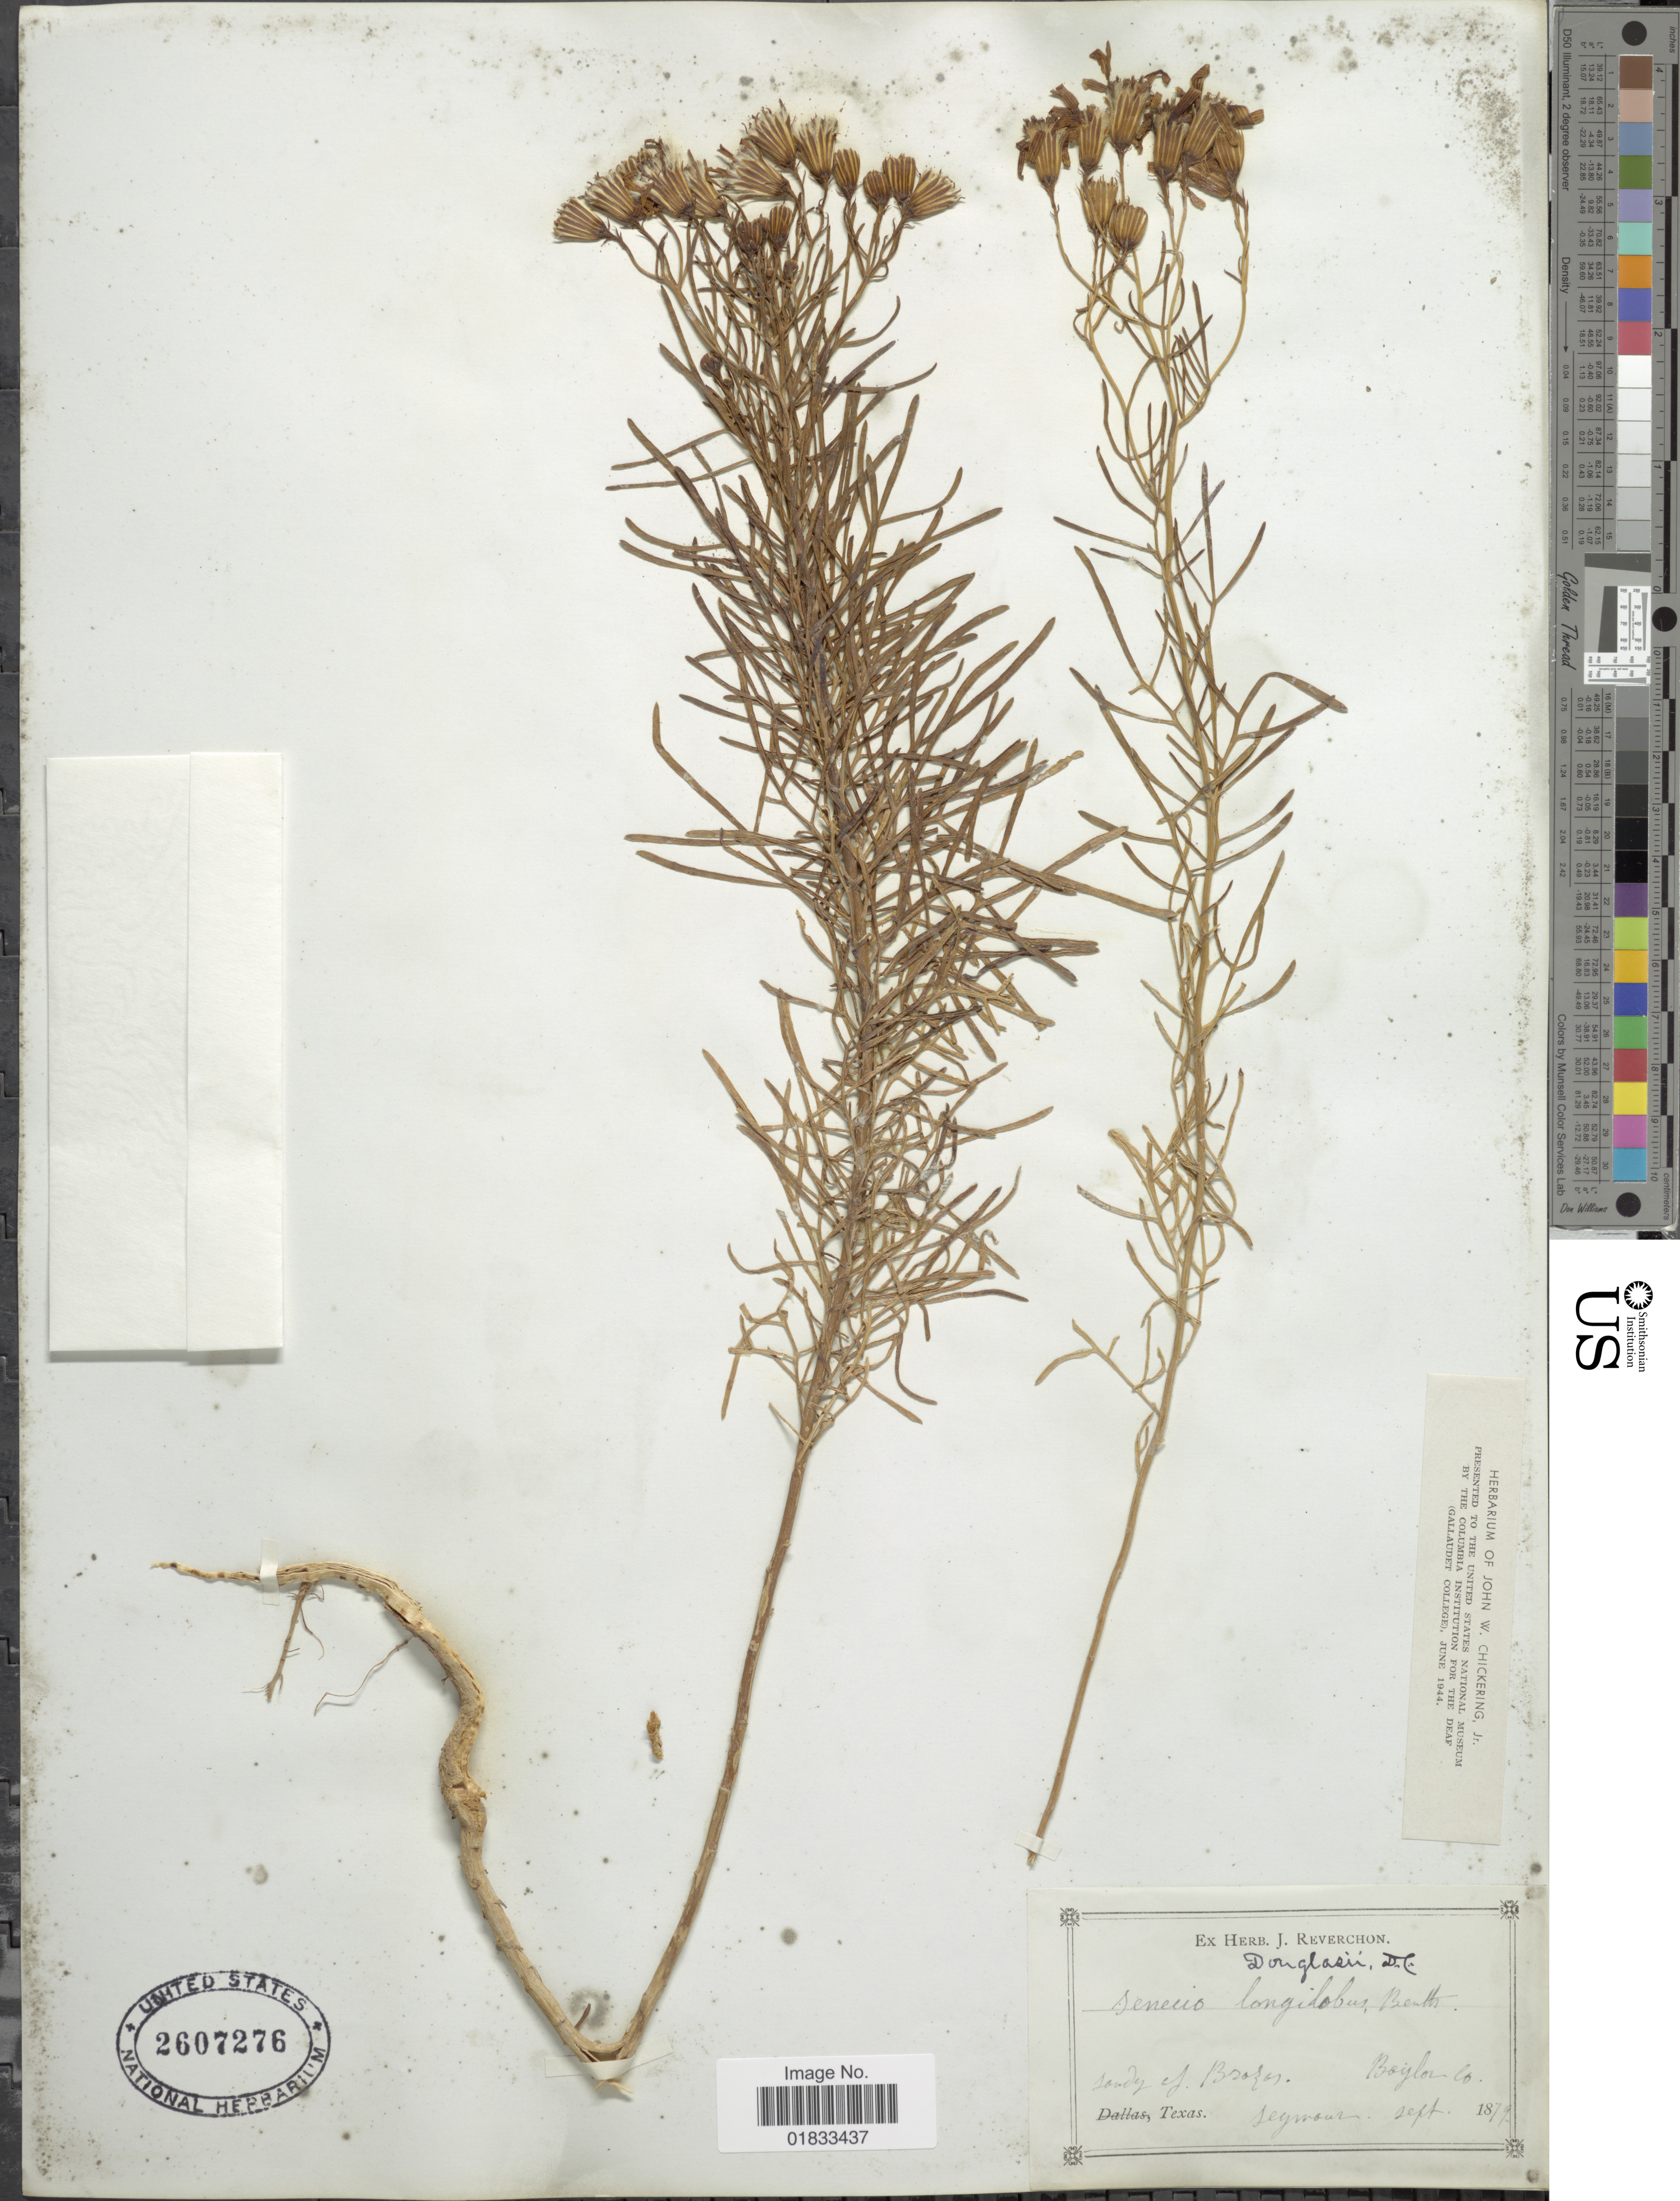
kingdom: Plantae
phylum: Tracheophyta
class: Magnoliopsida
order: Asterales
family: Asteraceae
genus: Senecio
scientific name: Senecio flaccidus var. douglasii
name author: (DC.) B.L. Turner & T.M. Barkley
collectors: ex herb. J. Reverchon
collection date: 1879-09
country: United States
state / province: Texas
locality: Baylor Co, Seymour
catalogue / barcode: US 2607276